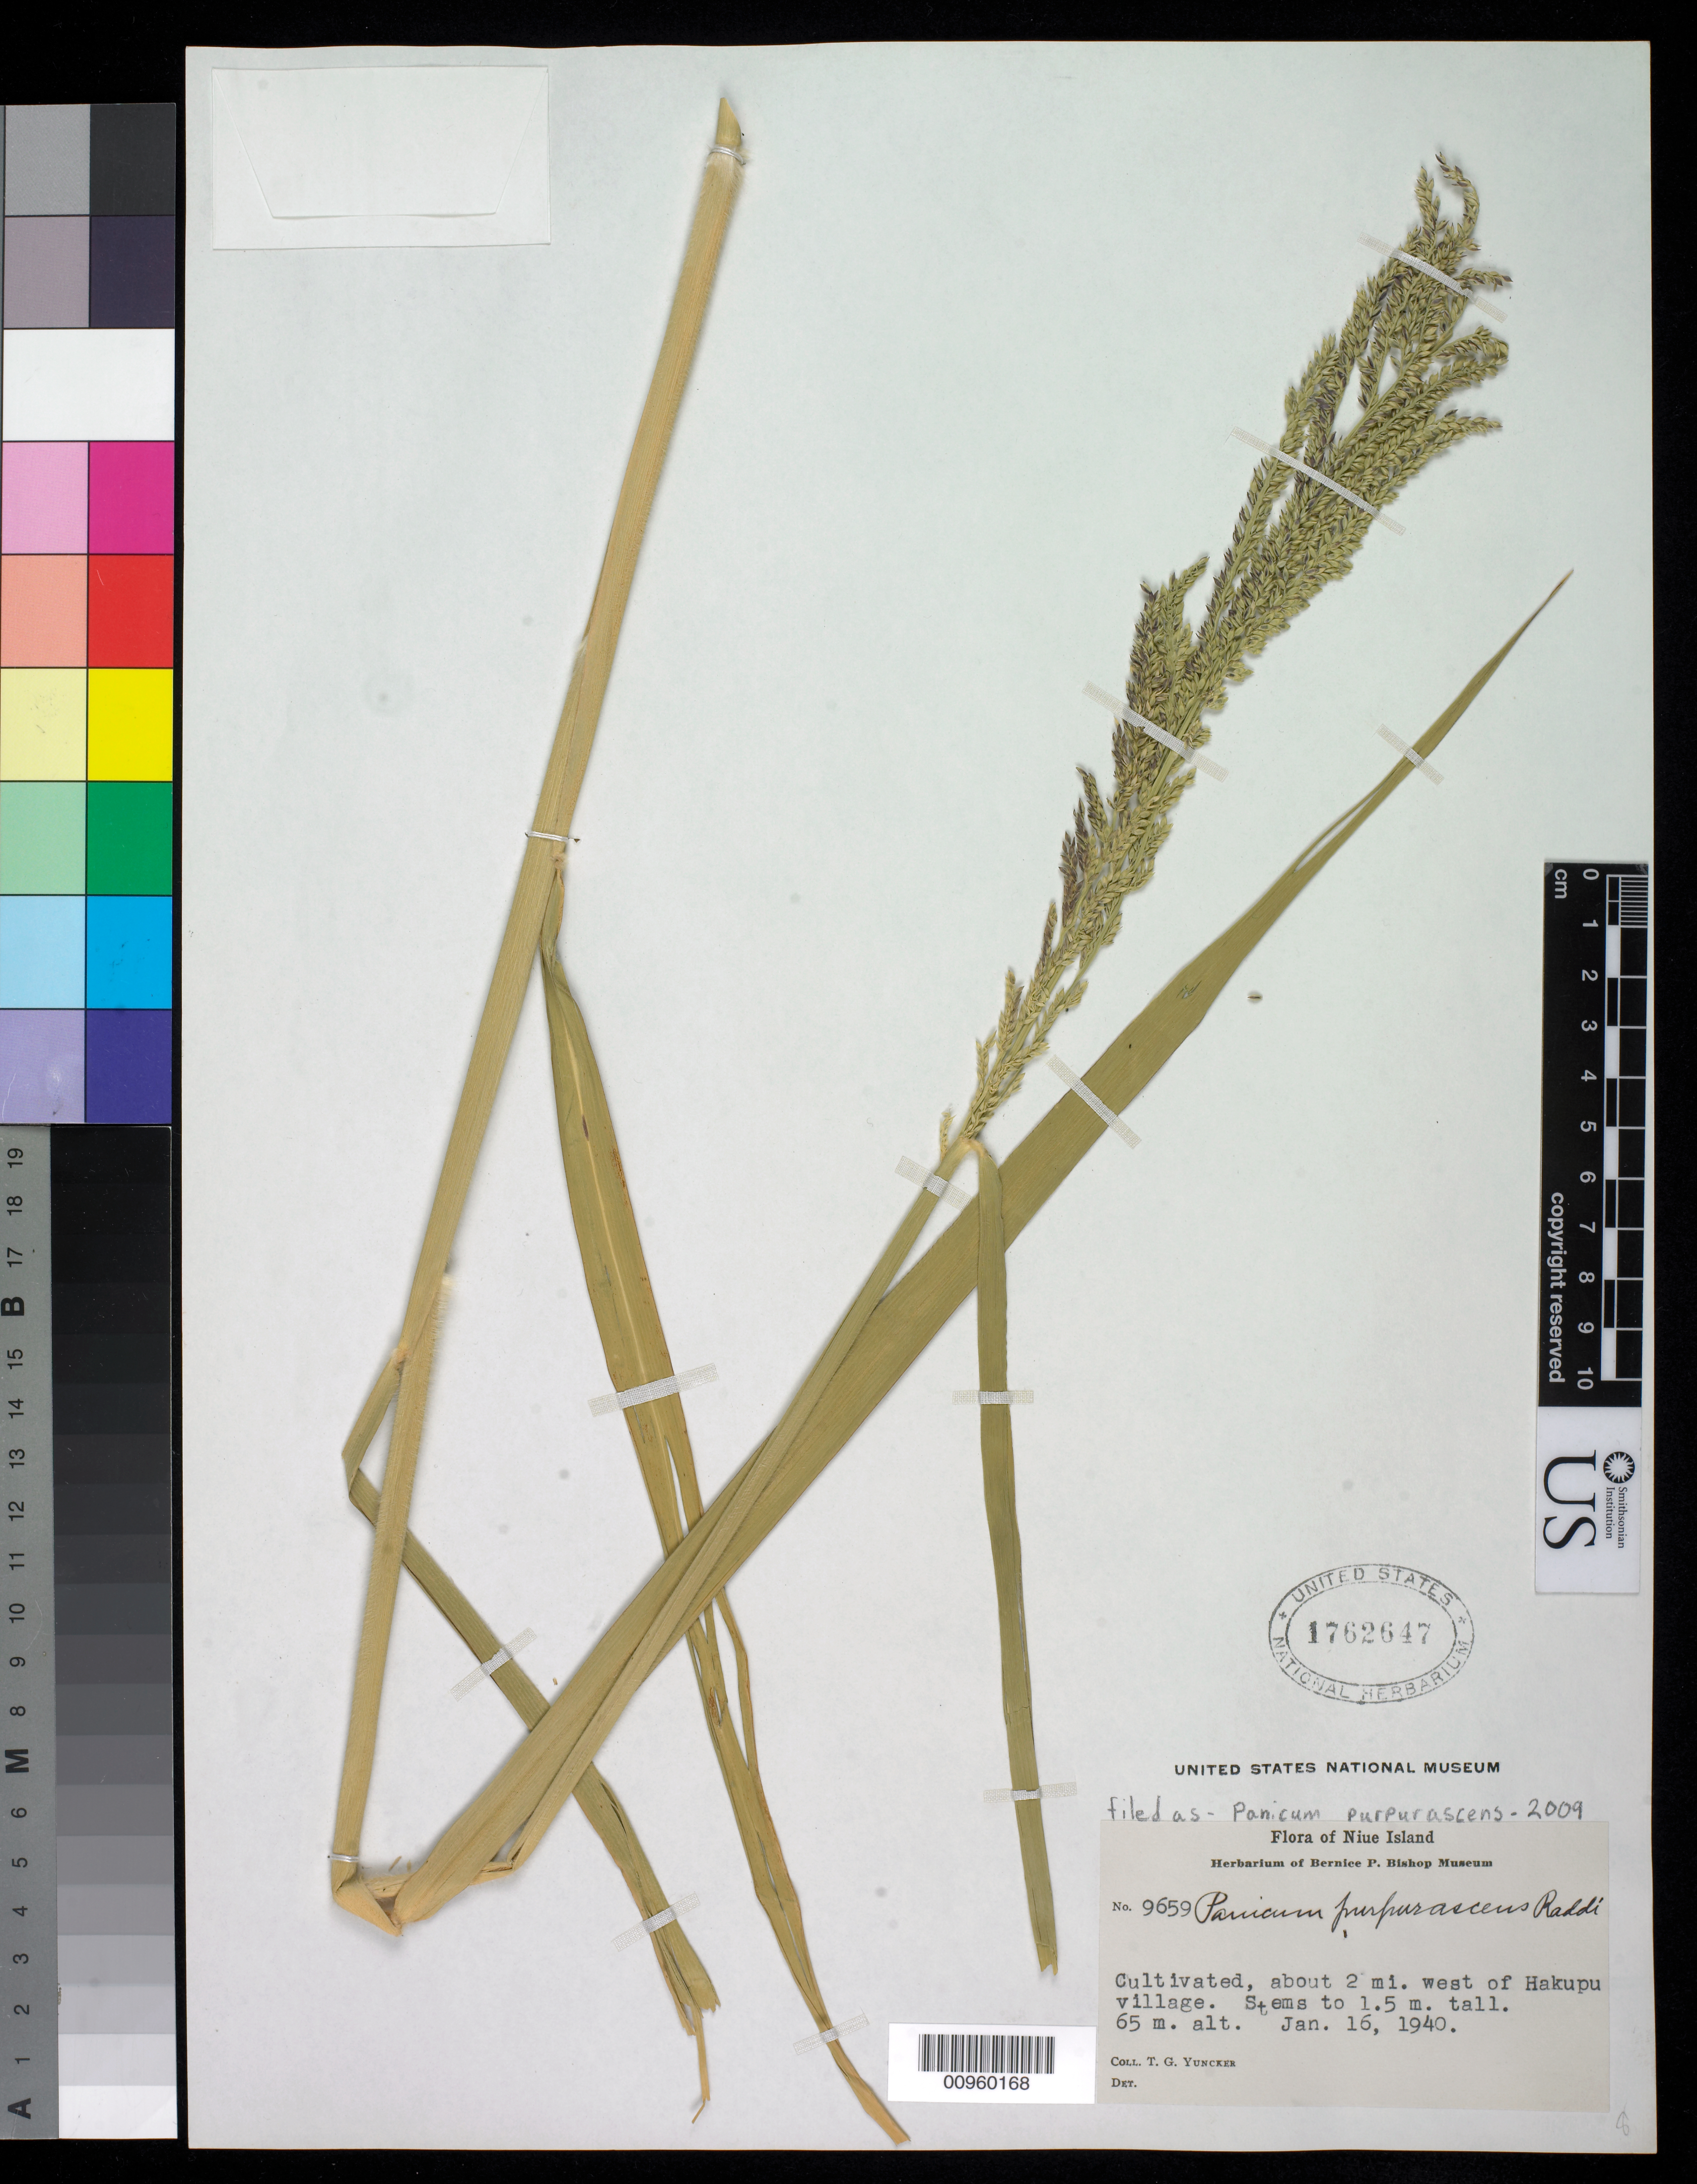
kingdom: Plantae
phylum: Tracheophyta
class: Liliopsida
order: Poales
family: Poaceae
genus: Panicum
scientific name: Panicum purpurascens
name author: Raddi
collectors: T. G. Yuncker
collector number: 9659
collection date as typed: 16 Jan 1940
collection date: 1940-01-16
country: Niue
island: Niue I.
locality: Cultivated, about 2 miles west of Hakupu village.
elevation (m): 65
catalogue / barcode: US 1762647